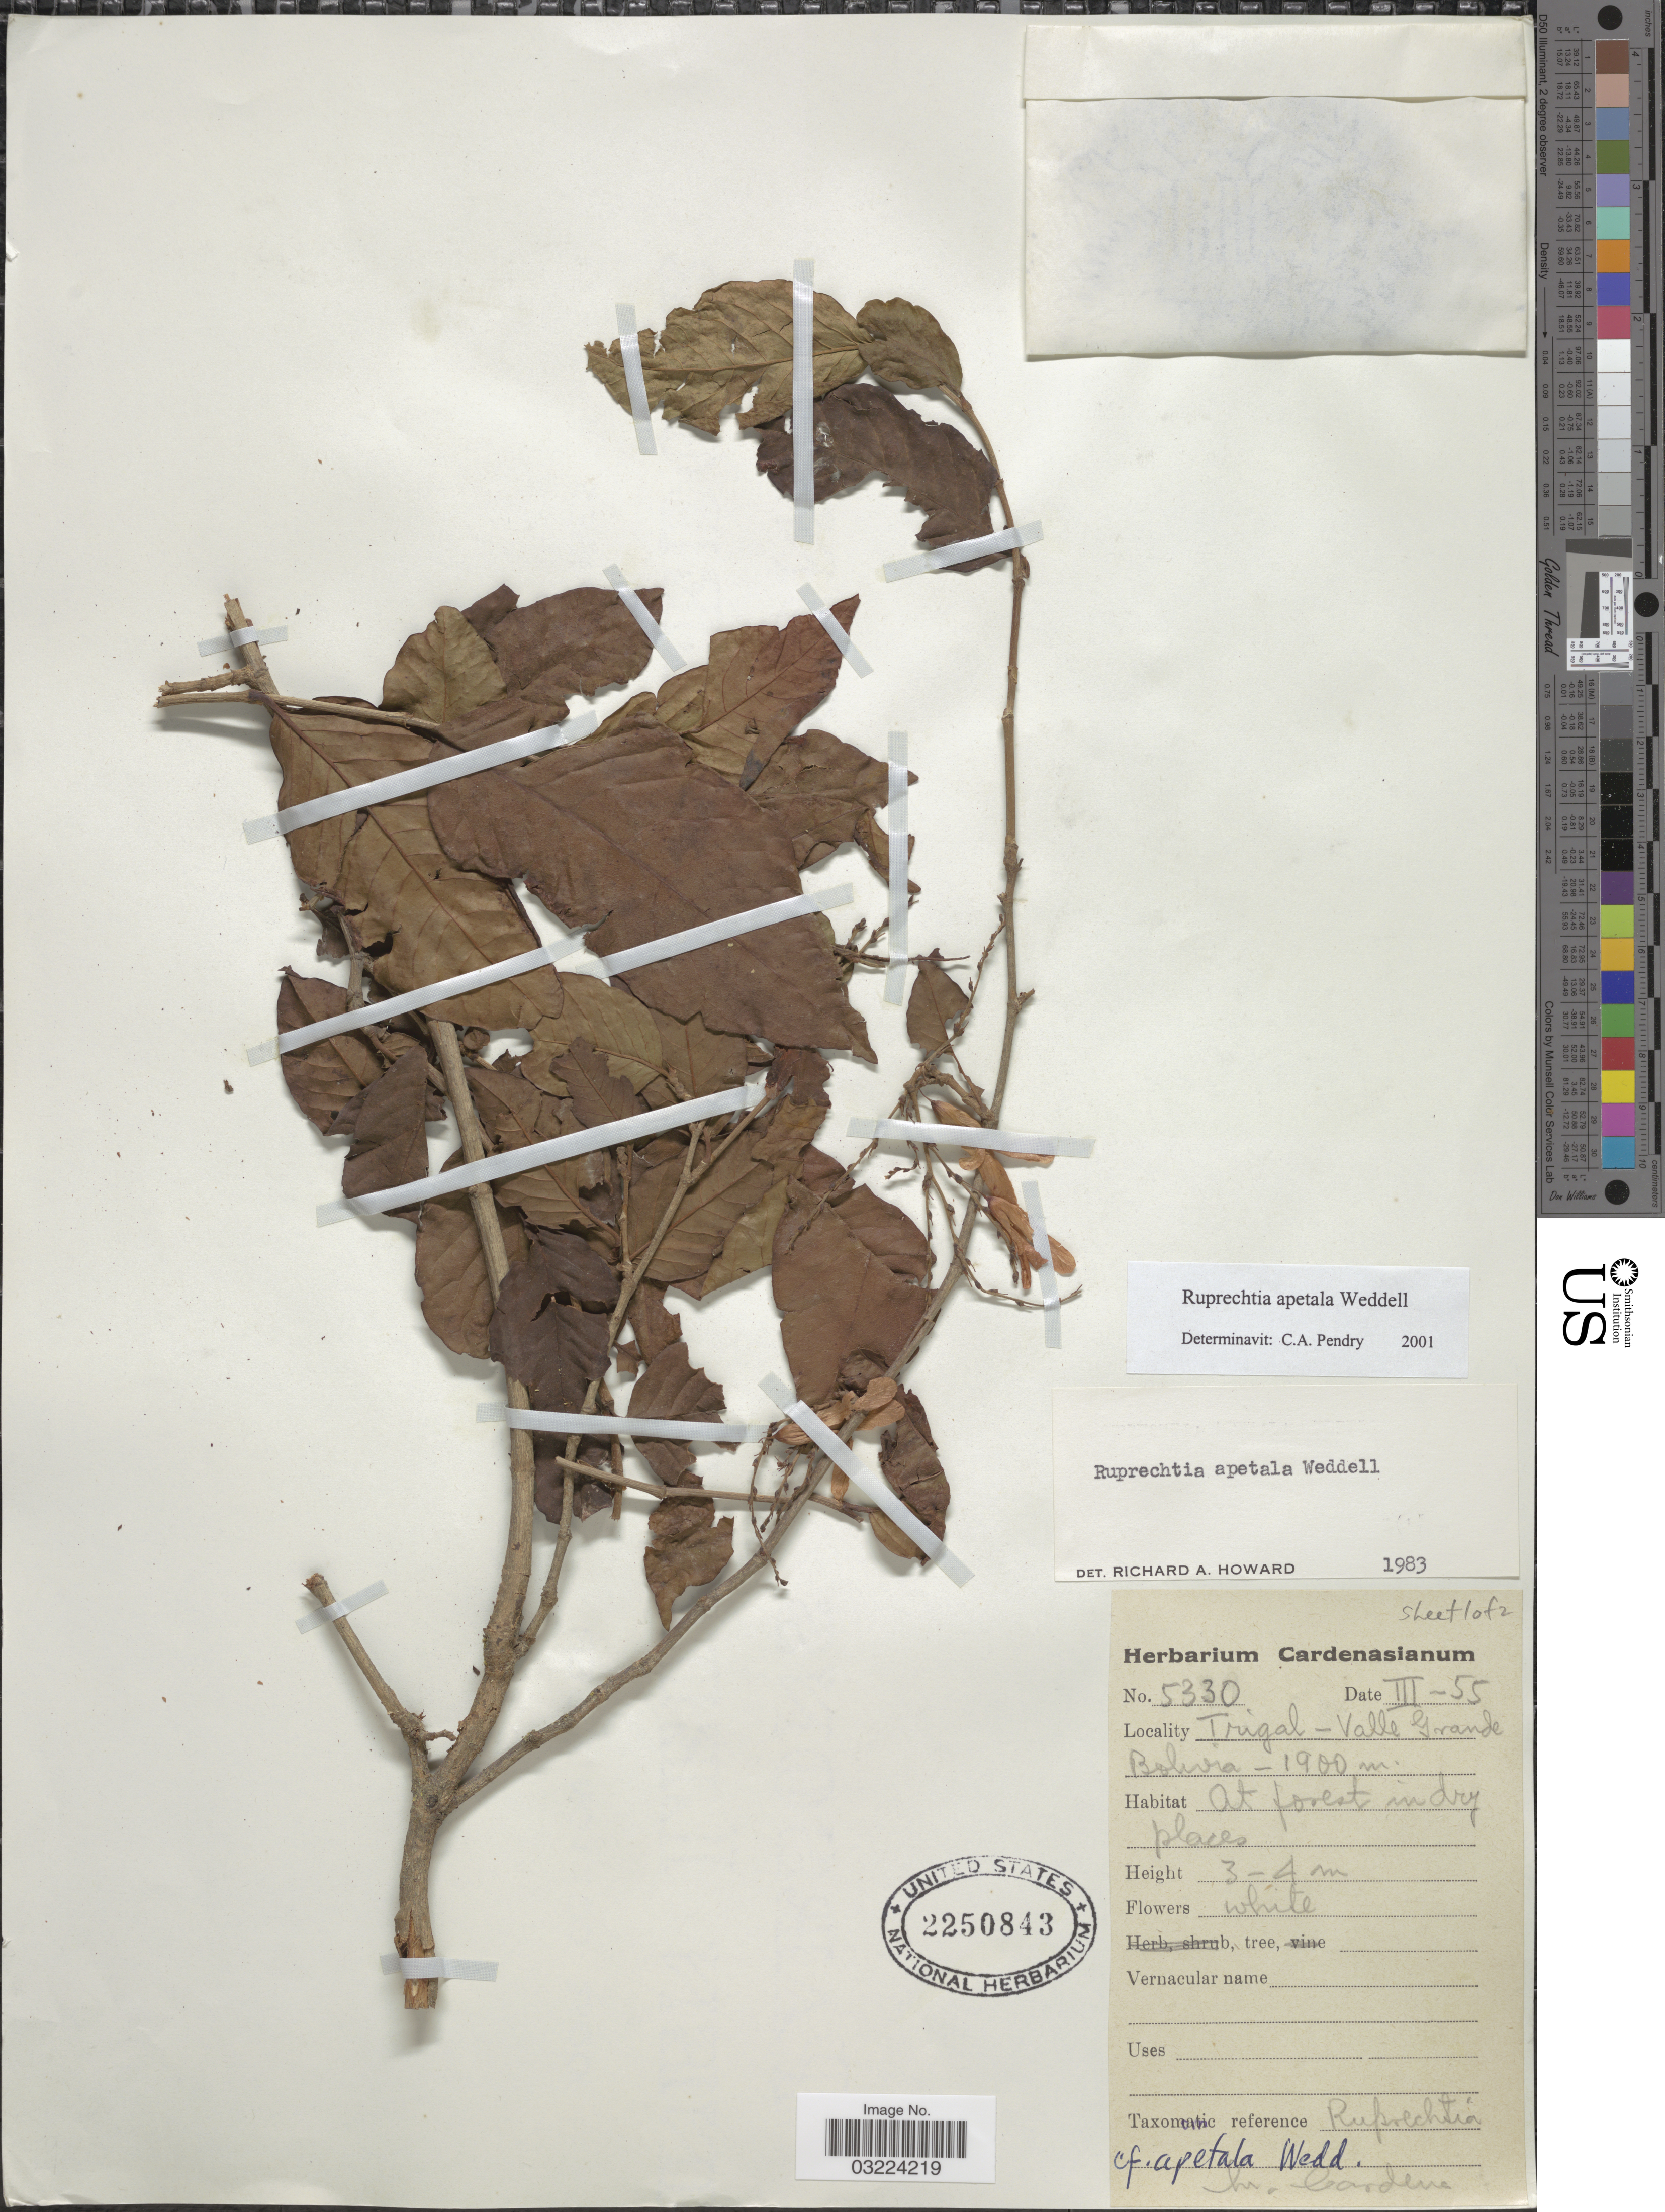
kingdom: Plantae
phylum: Tracheophyta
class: Magnoliopsida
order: Caryophyllales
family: Polygonaceae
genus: Ruprechtia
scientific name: Ruprechtia apetala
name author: Wedd.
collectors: M. Cárdenas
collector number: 5330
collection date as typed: Transcribed d/m/y: /3/55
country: Bolivia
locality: Trigal - Valle Grande.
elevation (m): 1900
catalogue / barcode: US 2250843